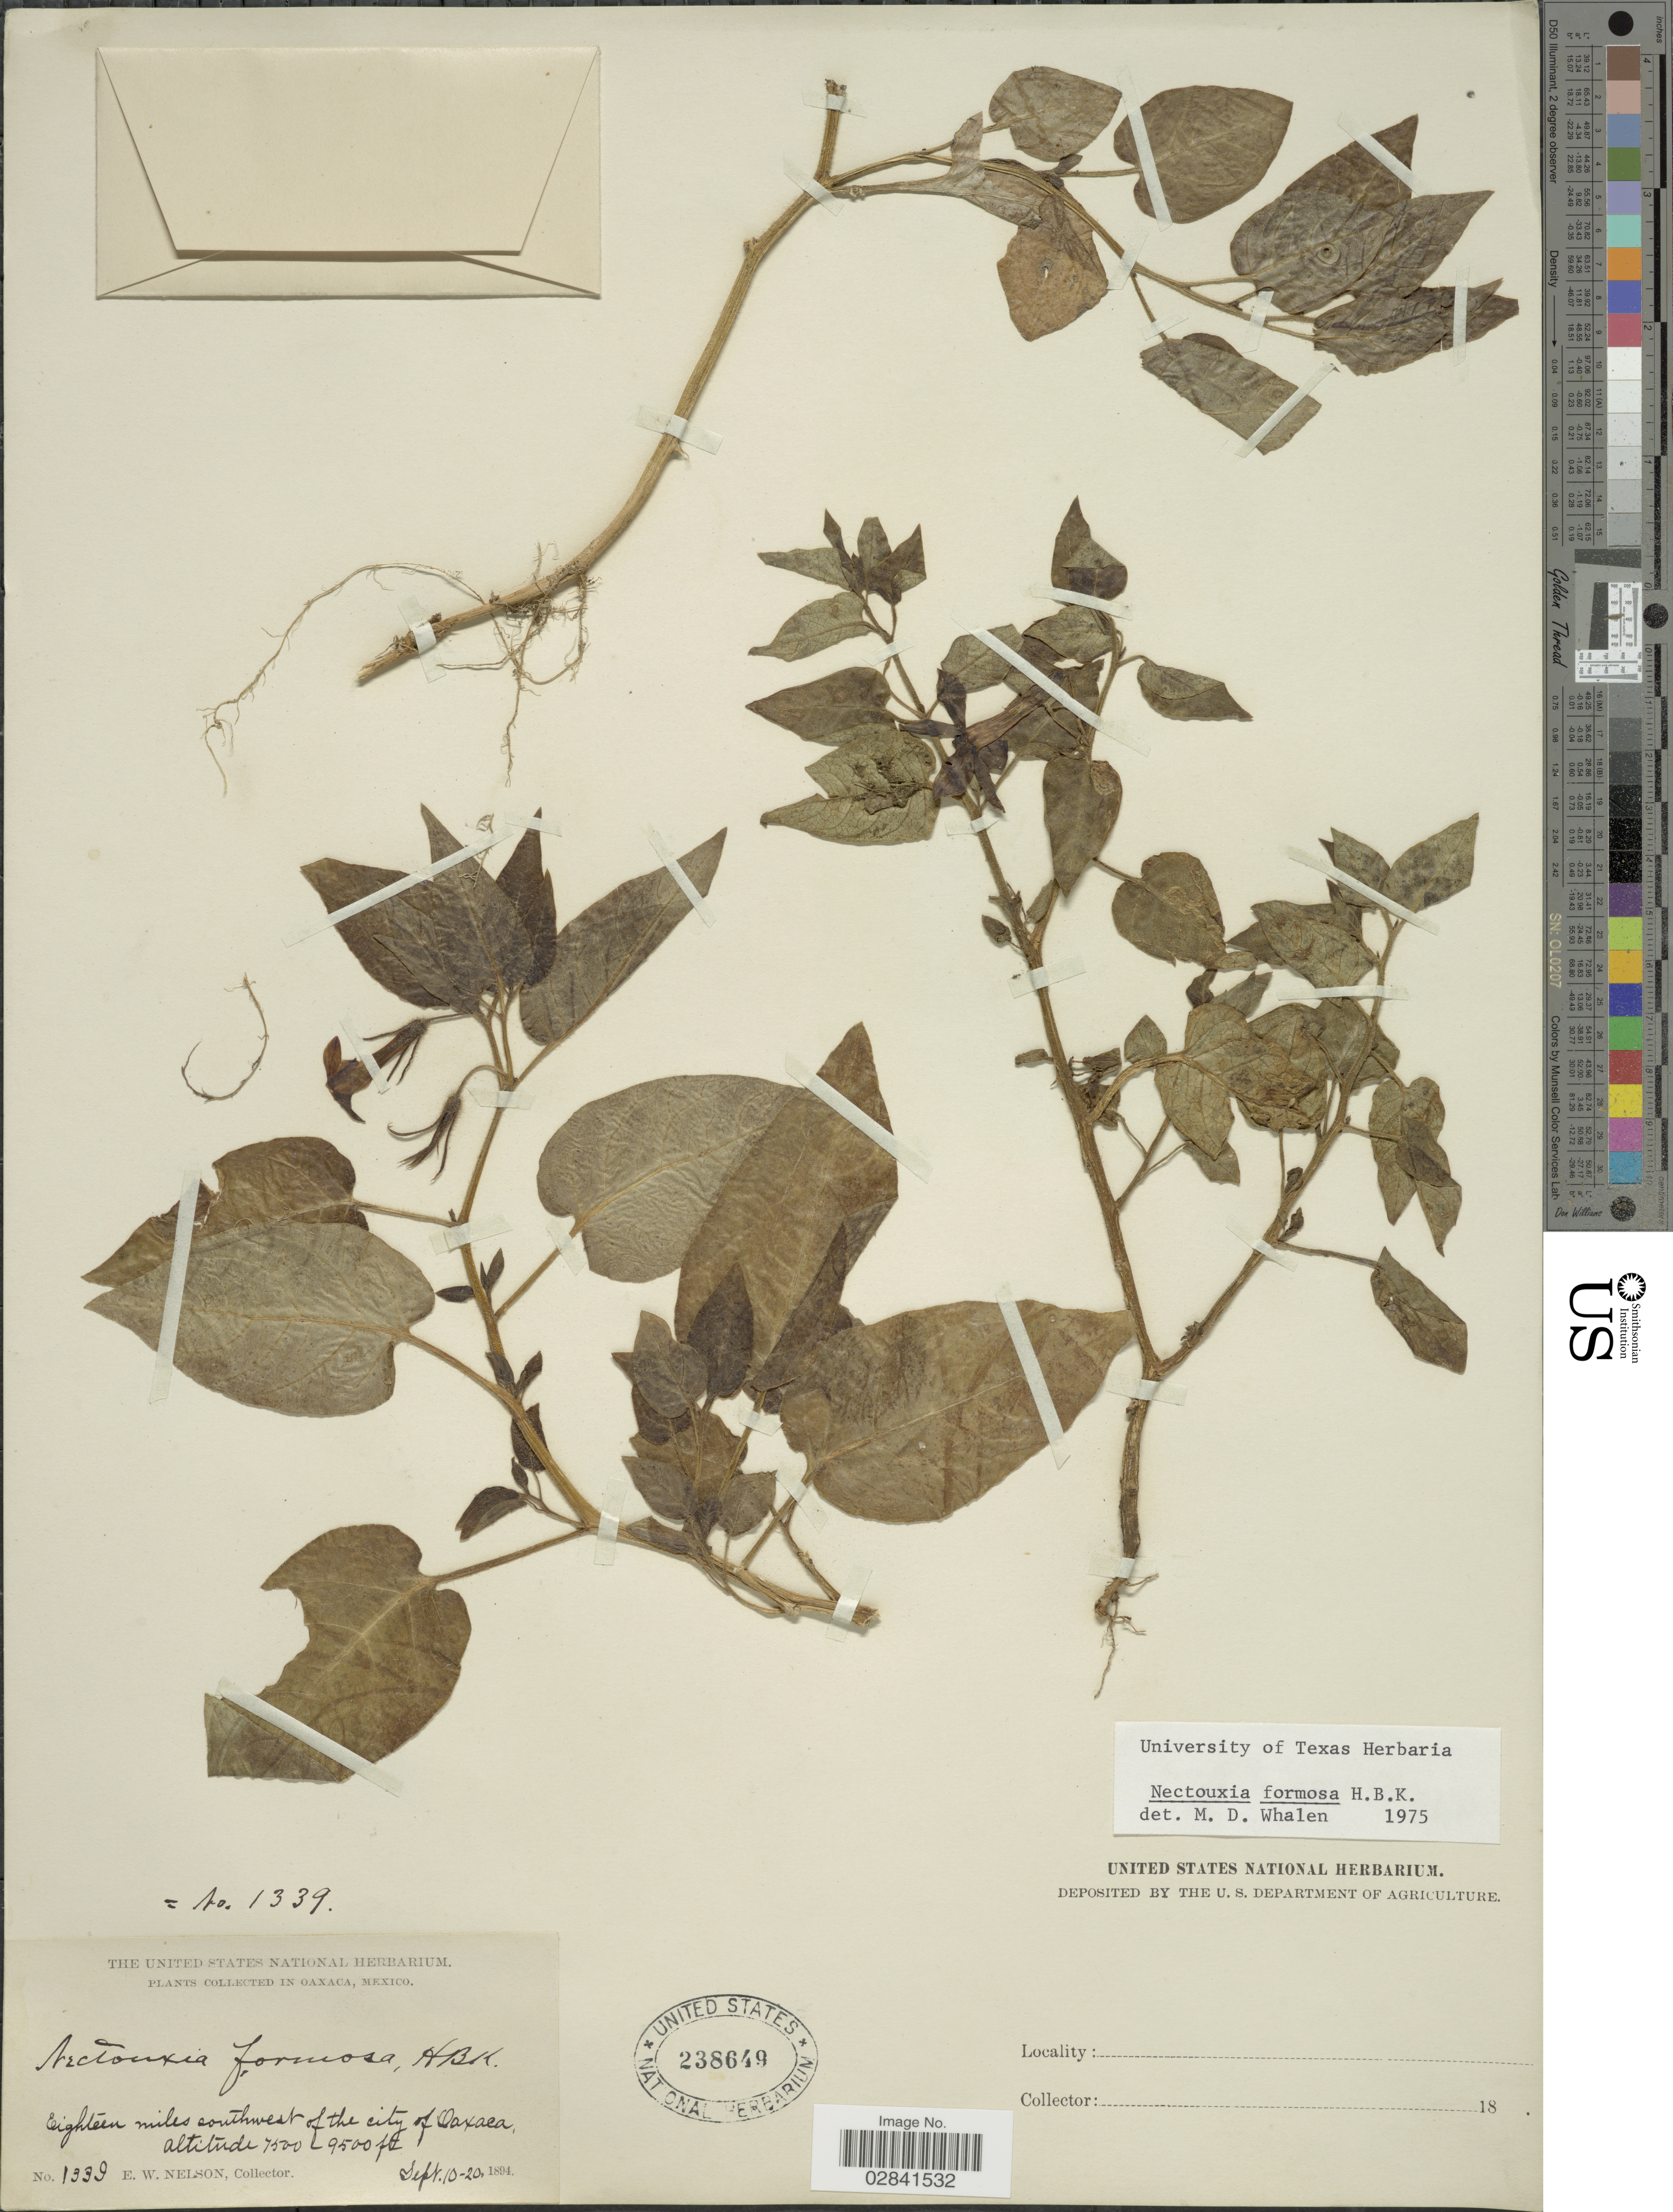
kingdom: Plantae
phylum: Tracheophyta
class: Magnoliopsida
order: Solanales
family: Solanaceae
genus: Nectouxia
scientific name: Nectouxia formosa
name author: Kunth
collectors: E. W. Nelson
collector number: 1339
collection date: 1894-09-10/1894-09-20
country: Mexico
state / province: Oaxaca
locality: Eighteen miles southwest of the city of Oaxaca.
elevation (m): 2286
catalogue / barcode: US 238649